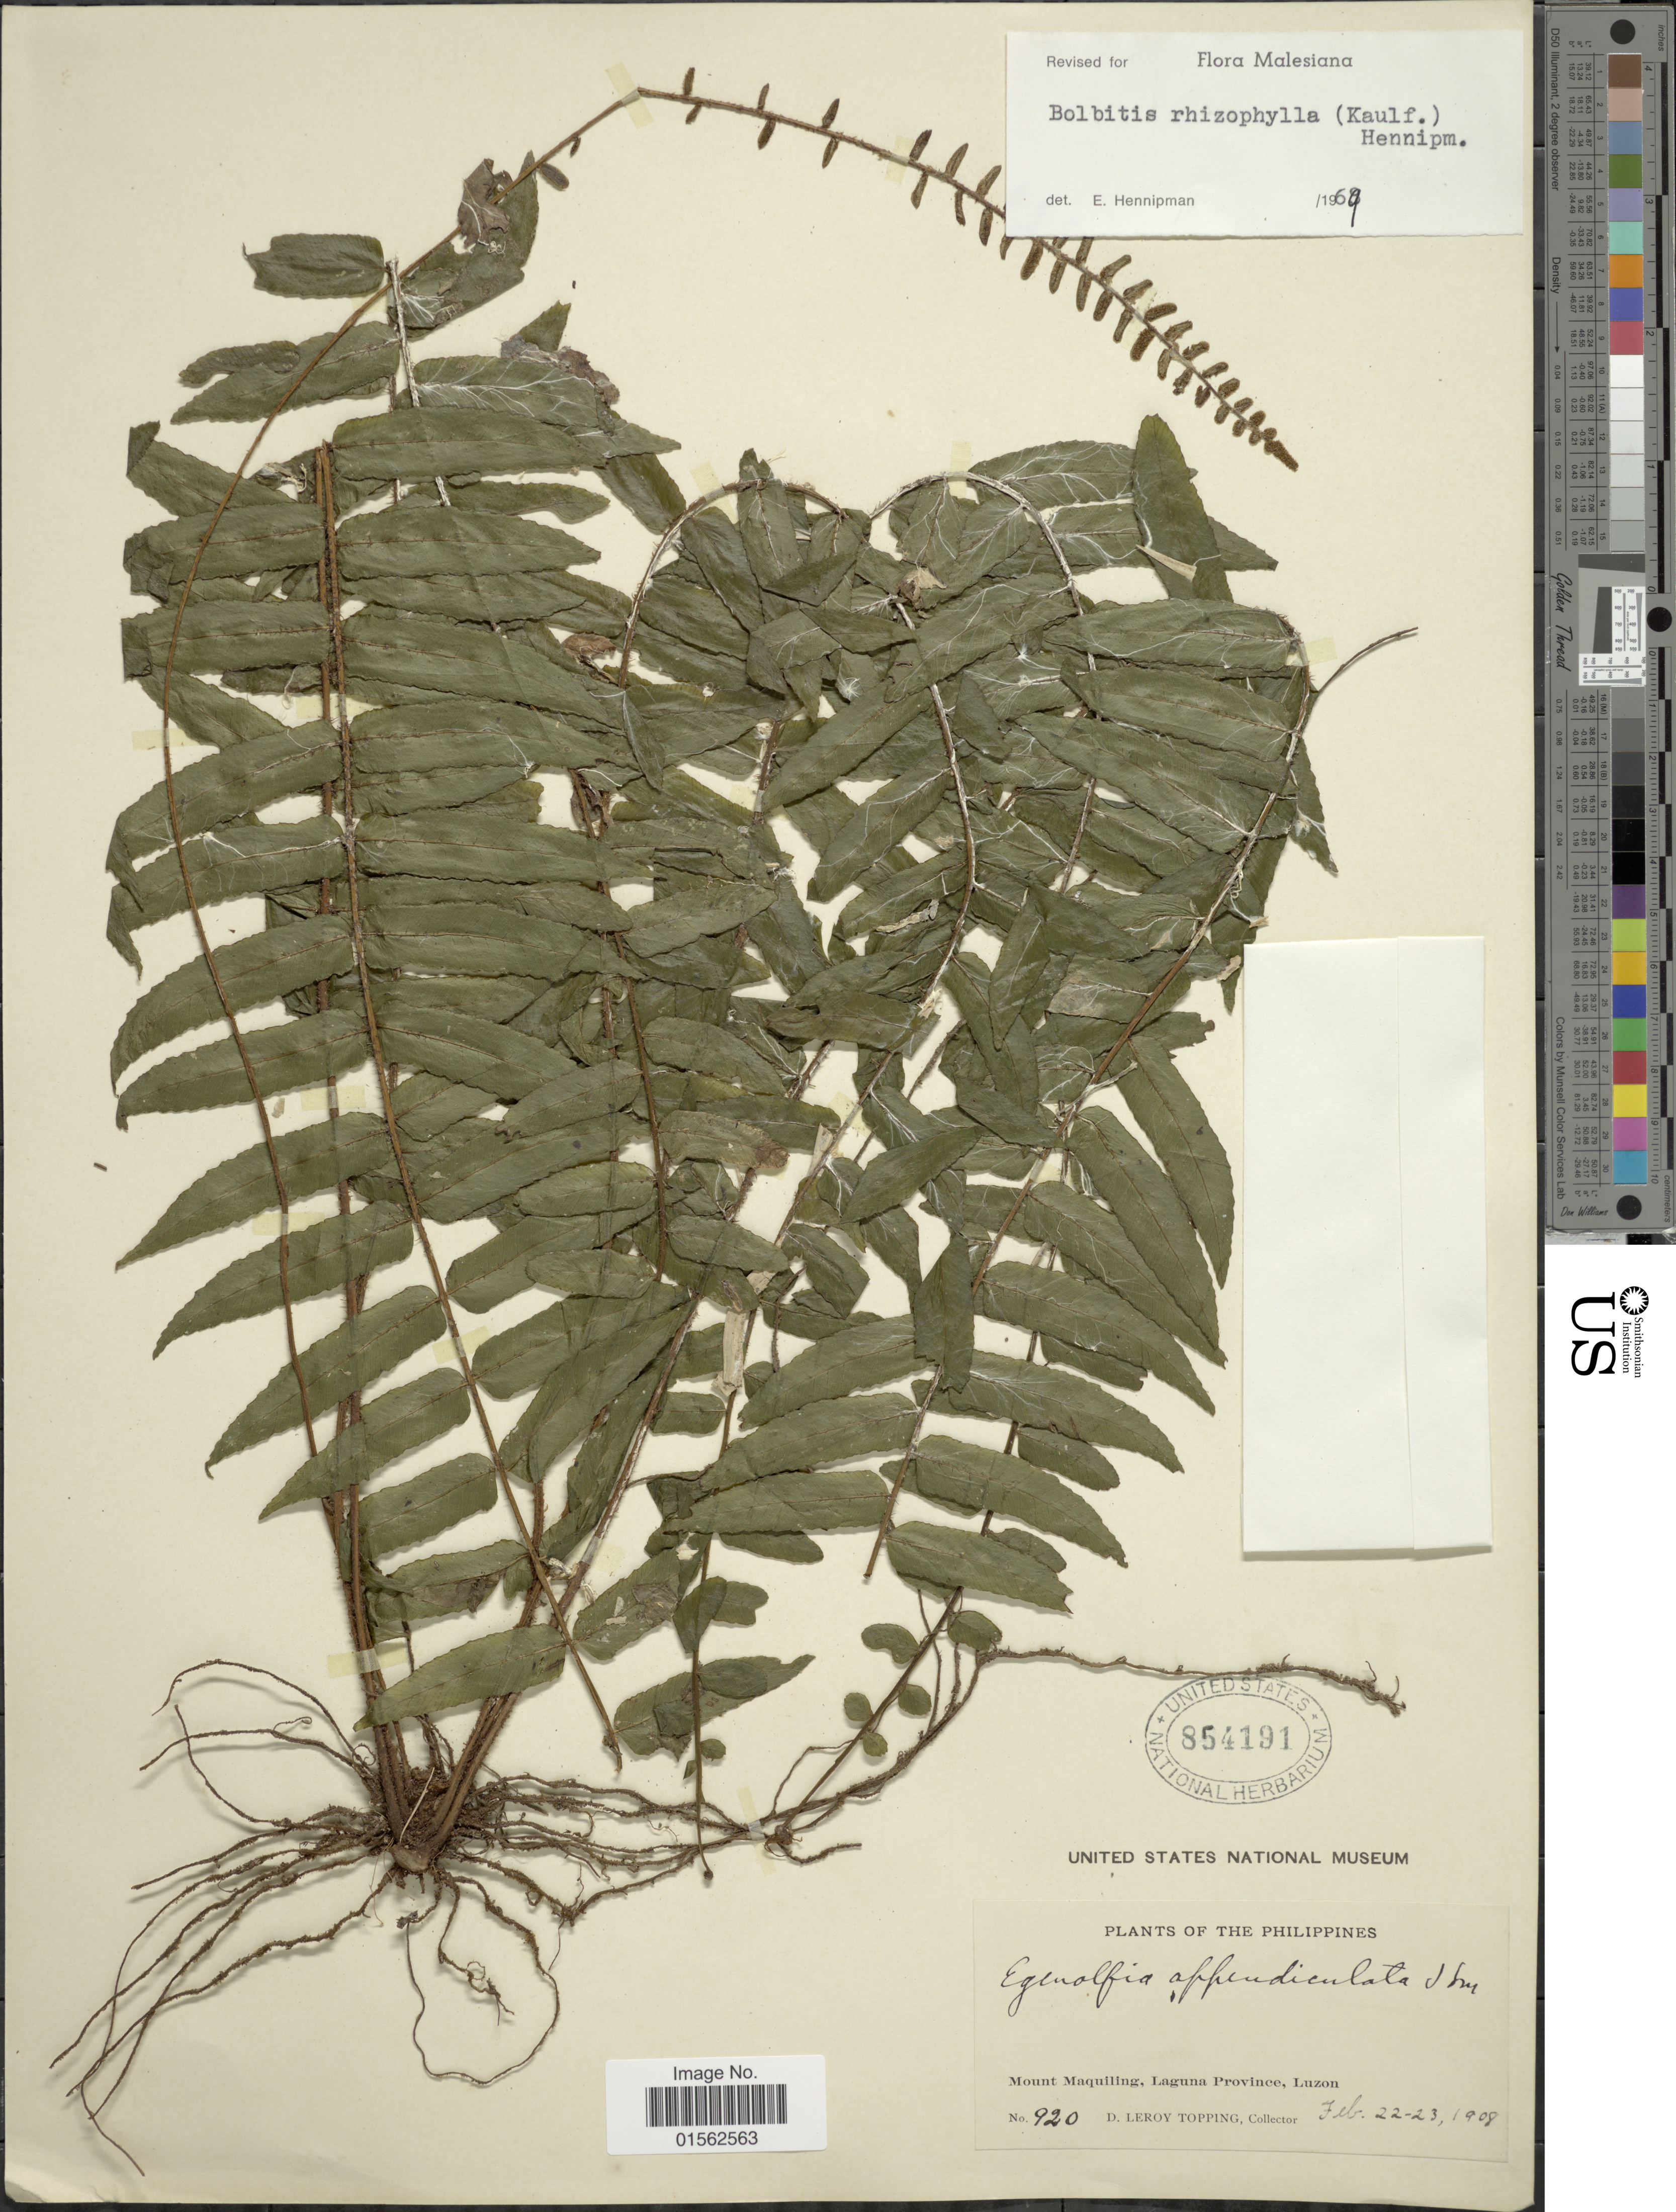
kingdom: Plantae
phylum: Tracheophyta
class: Polypodiopsida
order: Polypodiales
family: Dryopteridaceae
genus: Bolbitis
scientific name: Bolbitis rhizophylla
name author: (Kaulf.) Hennipman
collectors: D. L. Topping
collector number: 920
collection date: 1908-02-22/1908-02-23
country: Philippines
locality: Philippines, Mount Maquiling, Laguna Province, Luzon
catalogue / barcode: US 854191